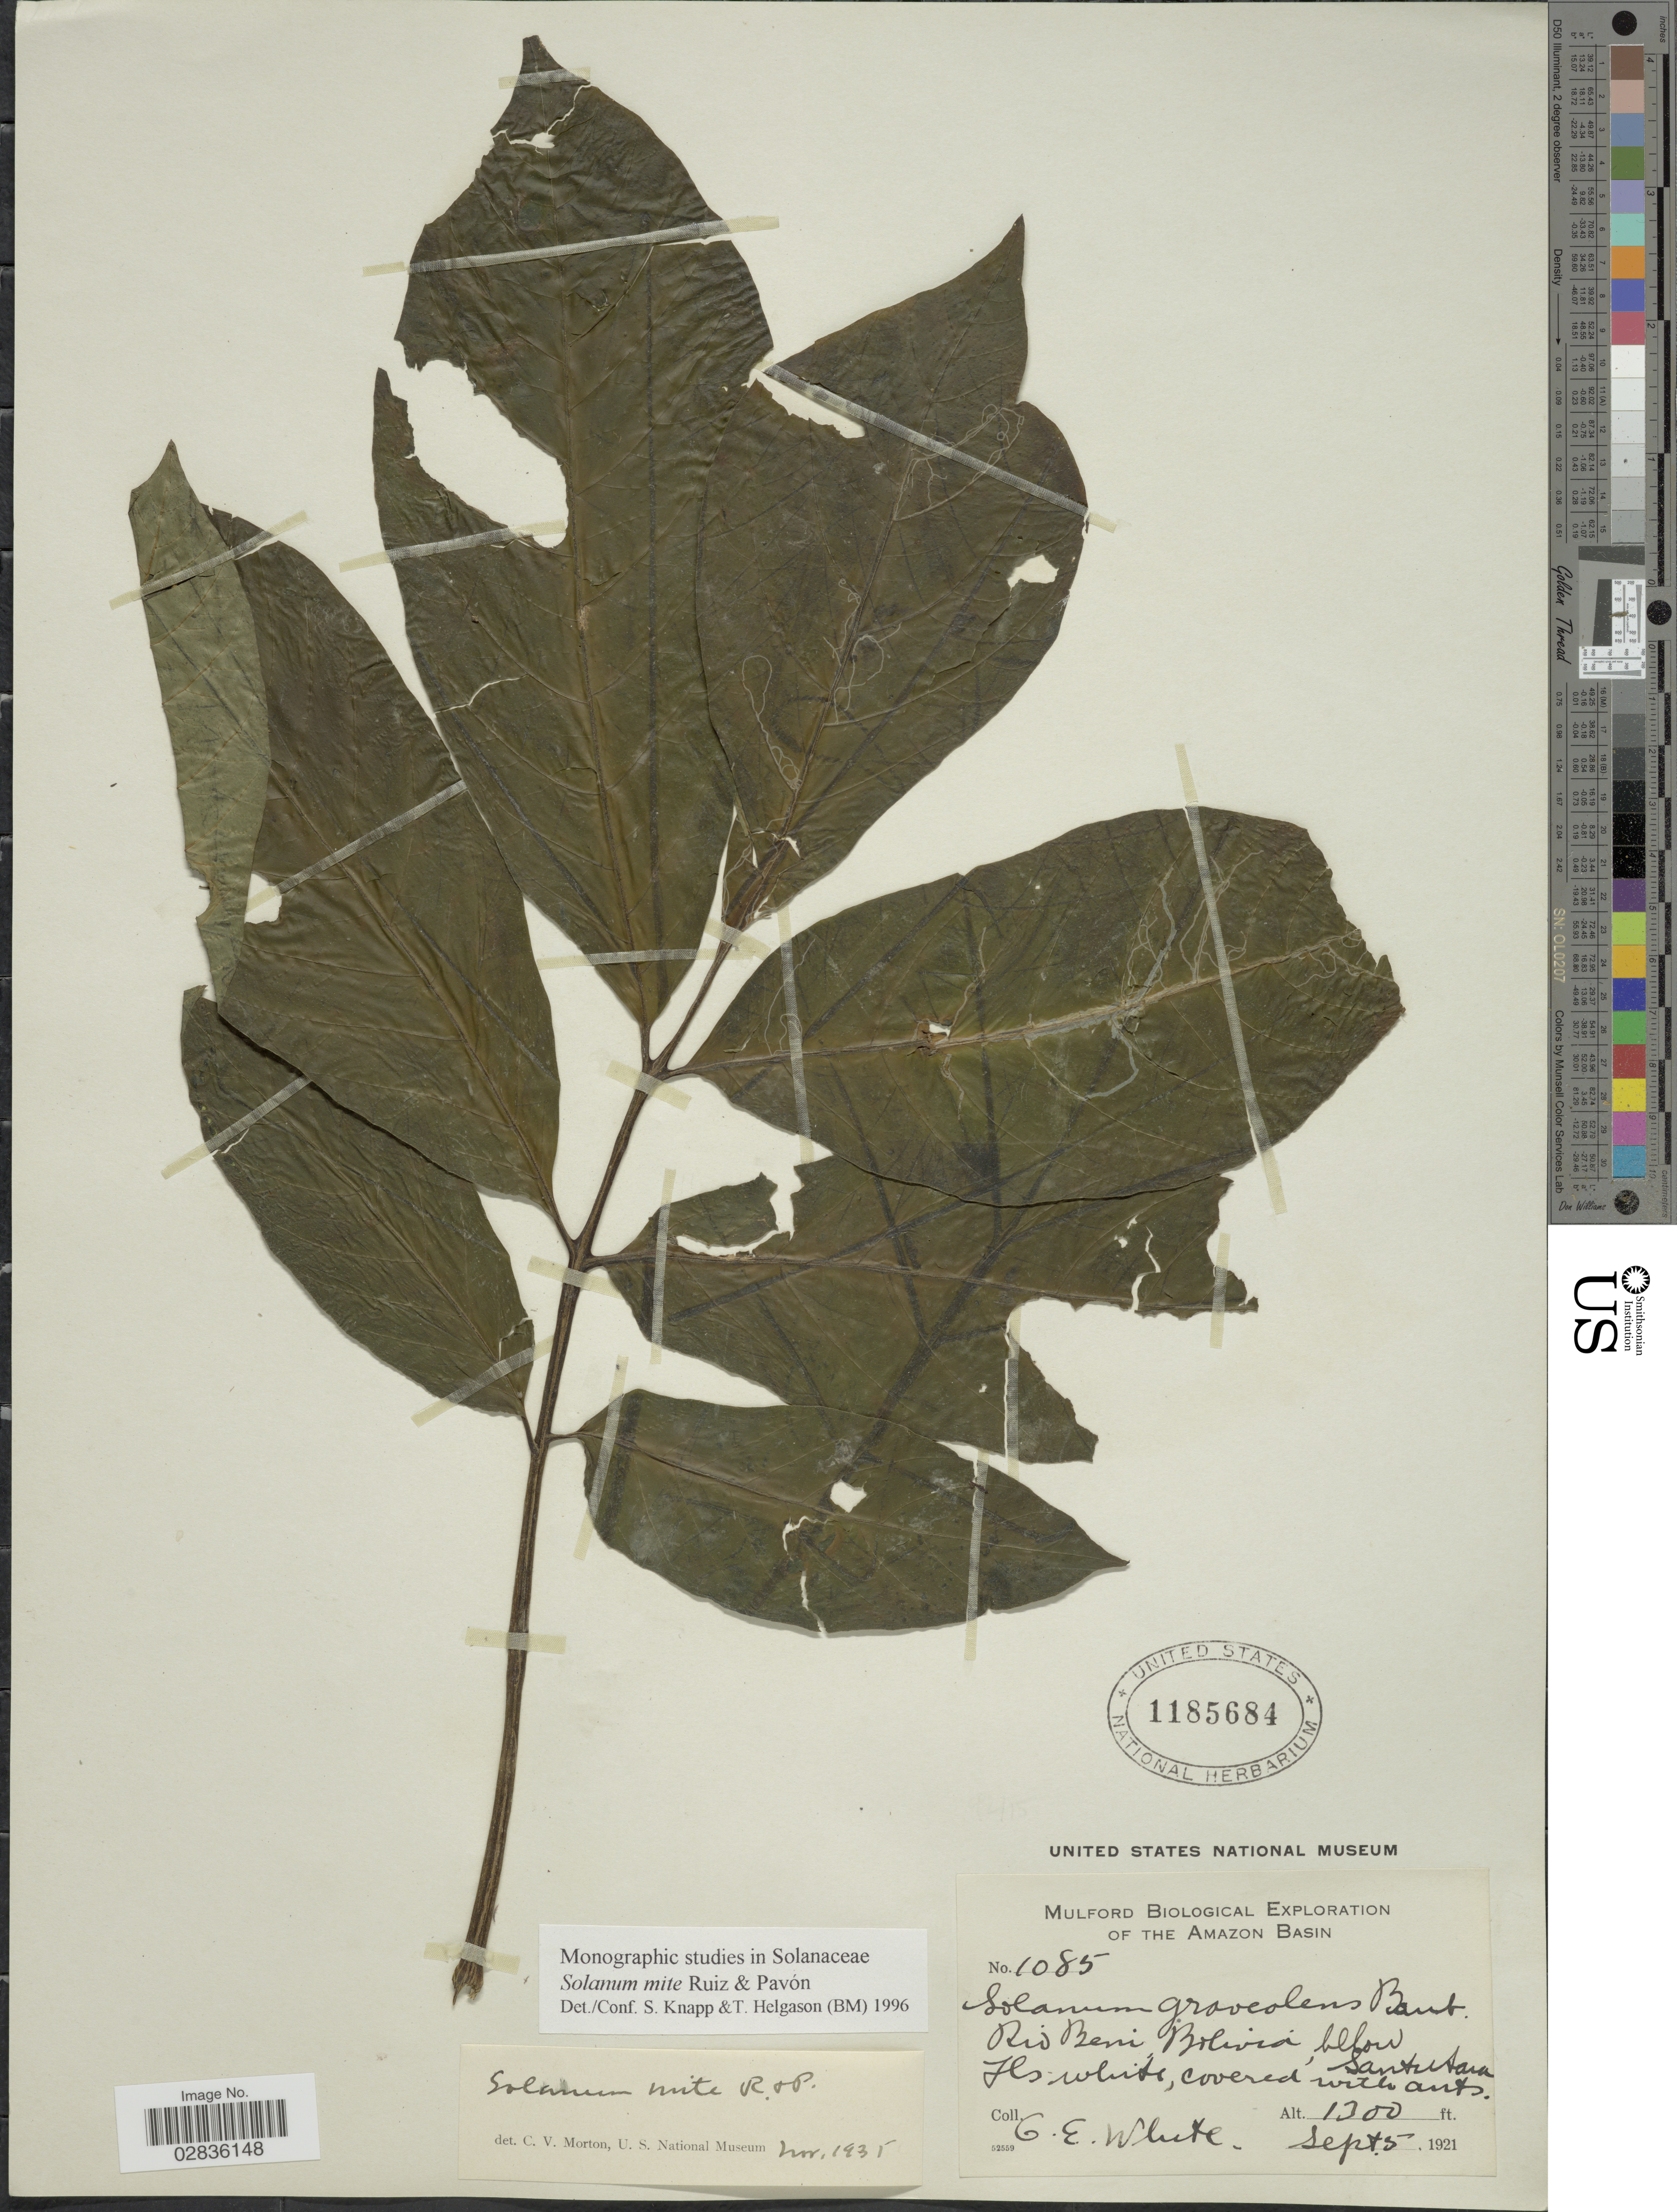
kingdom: Plantae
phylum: Tracheophyta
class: Magnoliopsida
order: Solanales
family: Solanaceae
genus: Solanum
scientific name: Solanum mite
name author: Ruiz & Pav.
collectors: O. E. White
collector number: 1085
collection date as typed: Sept 5, 1921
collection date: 1921-09-05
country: Bolivia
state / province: Beni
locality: Rio Beni, below Santa Ana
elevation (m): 396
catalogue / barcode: US 1185684